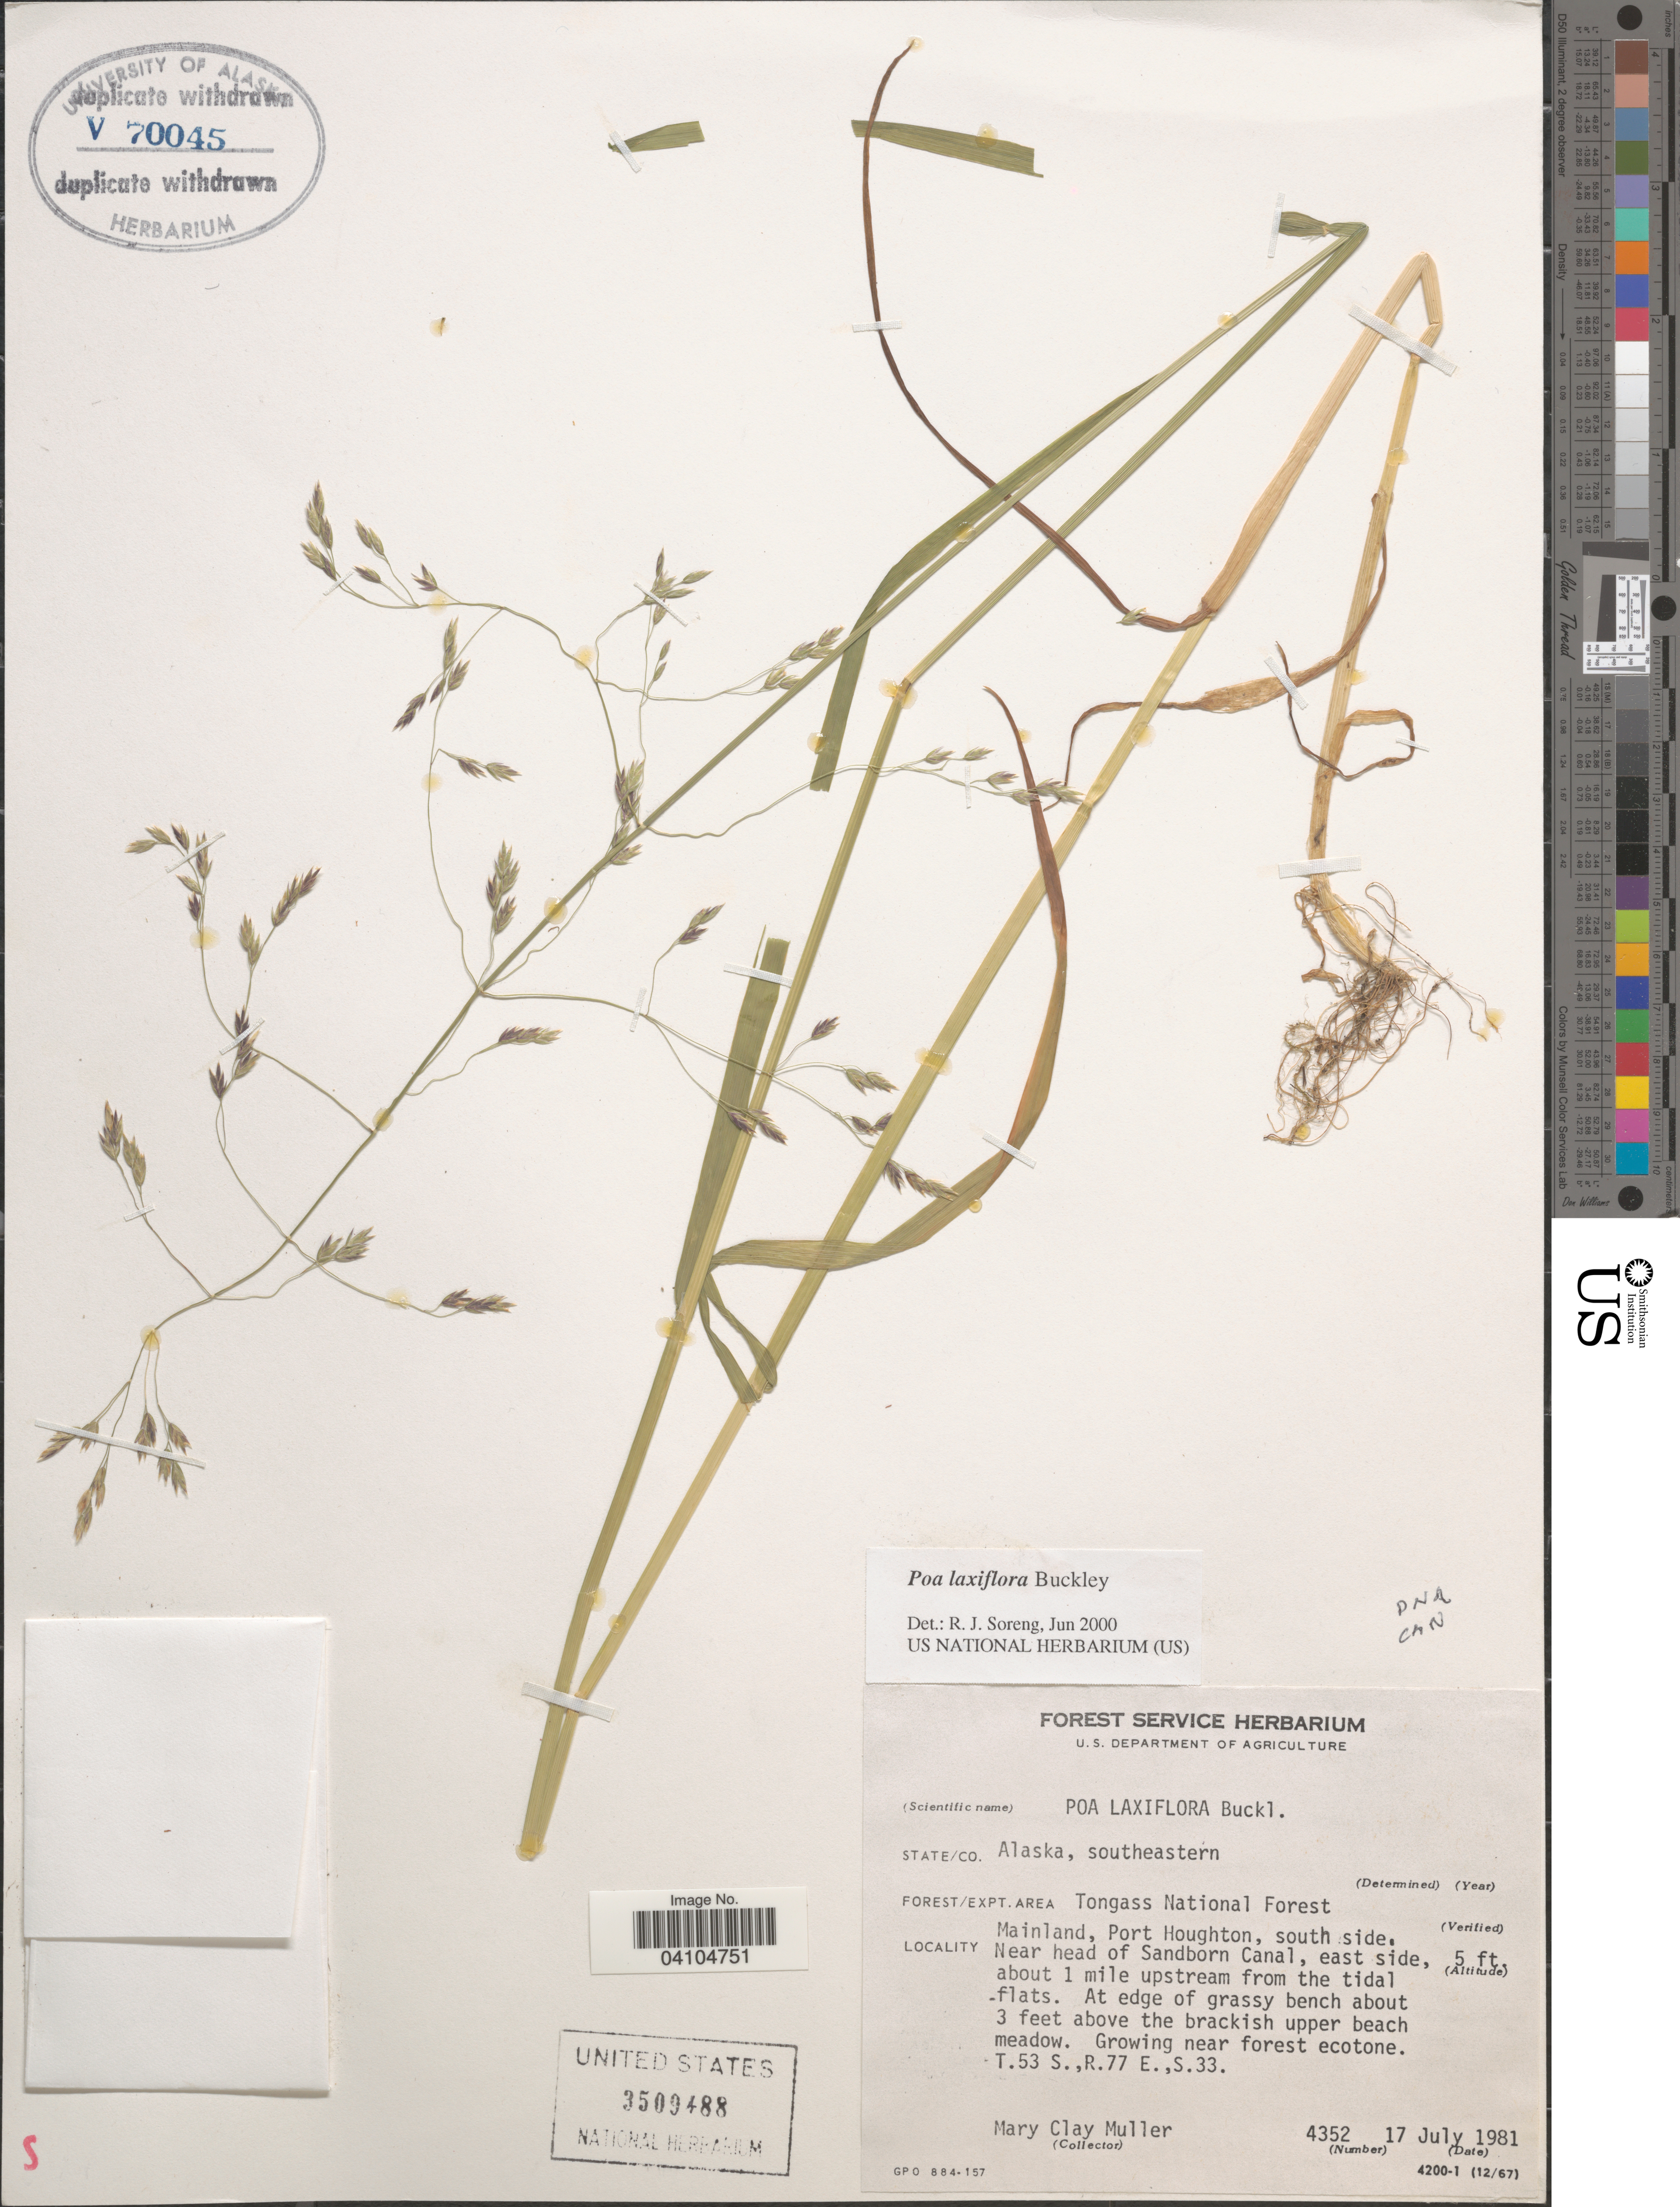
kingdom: Plantae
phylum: Tracheophyta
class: Liliopsida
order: Poales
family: Poaceae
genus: Poa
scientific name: Poa laxiflora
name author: Buckley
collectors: M. Muller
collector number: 4352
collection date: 1981-07-17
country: United States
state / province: Alaska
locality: Co. Alaska, southeastern. Forest/Expt. Area Tongass National Forest. Mainland, Port Houghton, south side. Near head of Sandborn Canal, east side, about 1 mile upstream from the tidal flats. T. 53 S., R. 77 E., S. 33.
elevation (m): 2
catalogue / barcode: US 3509488